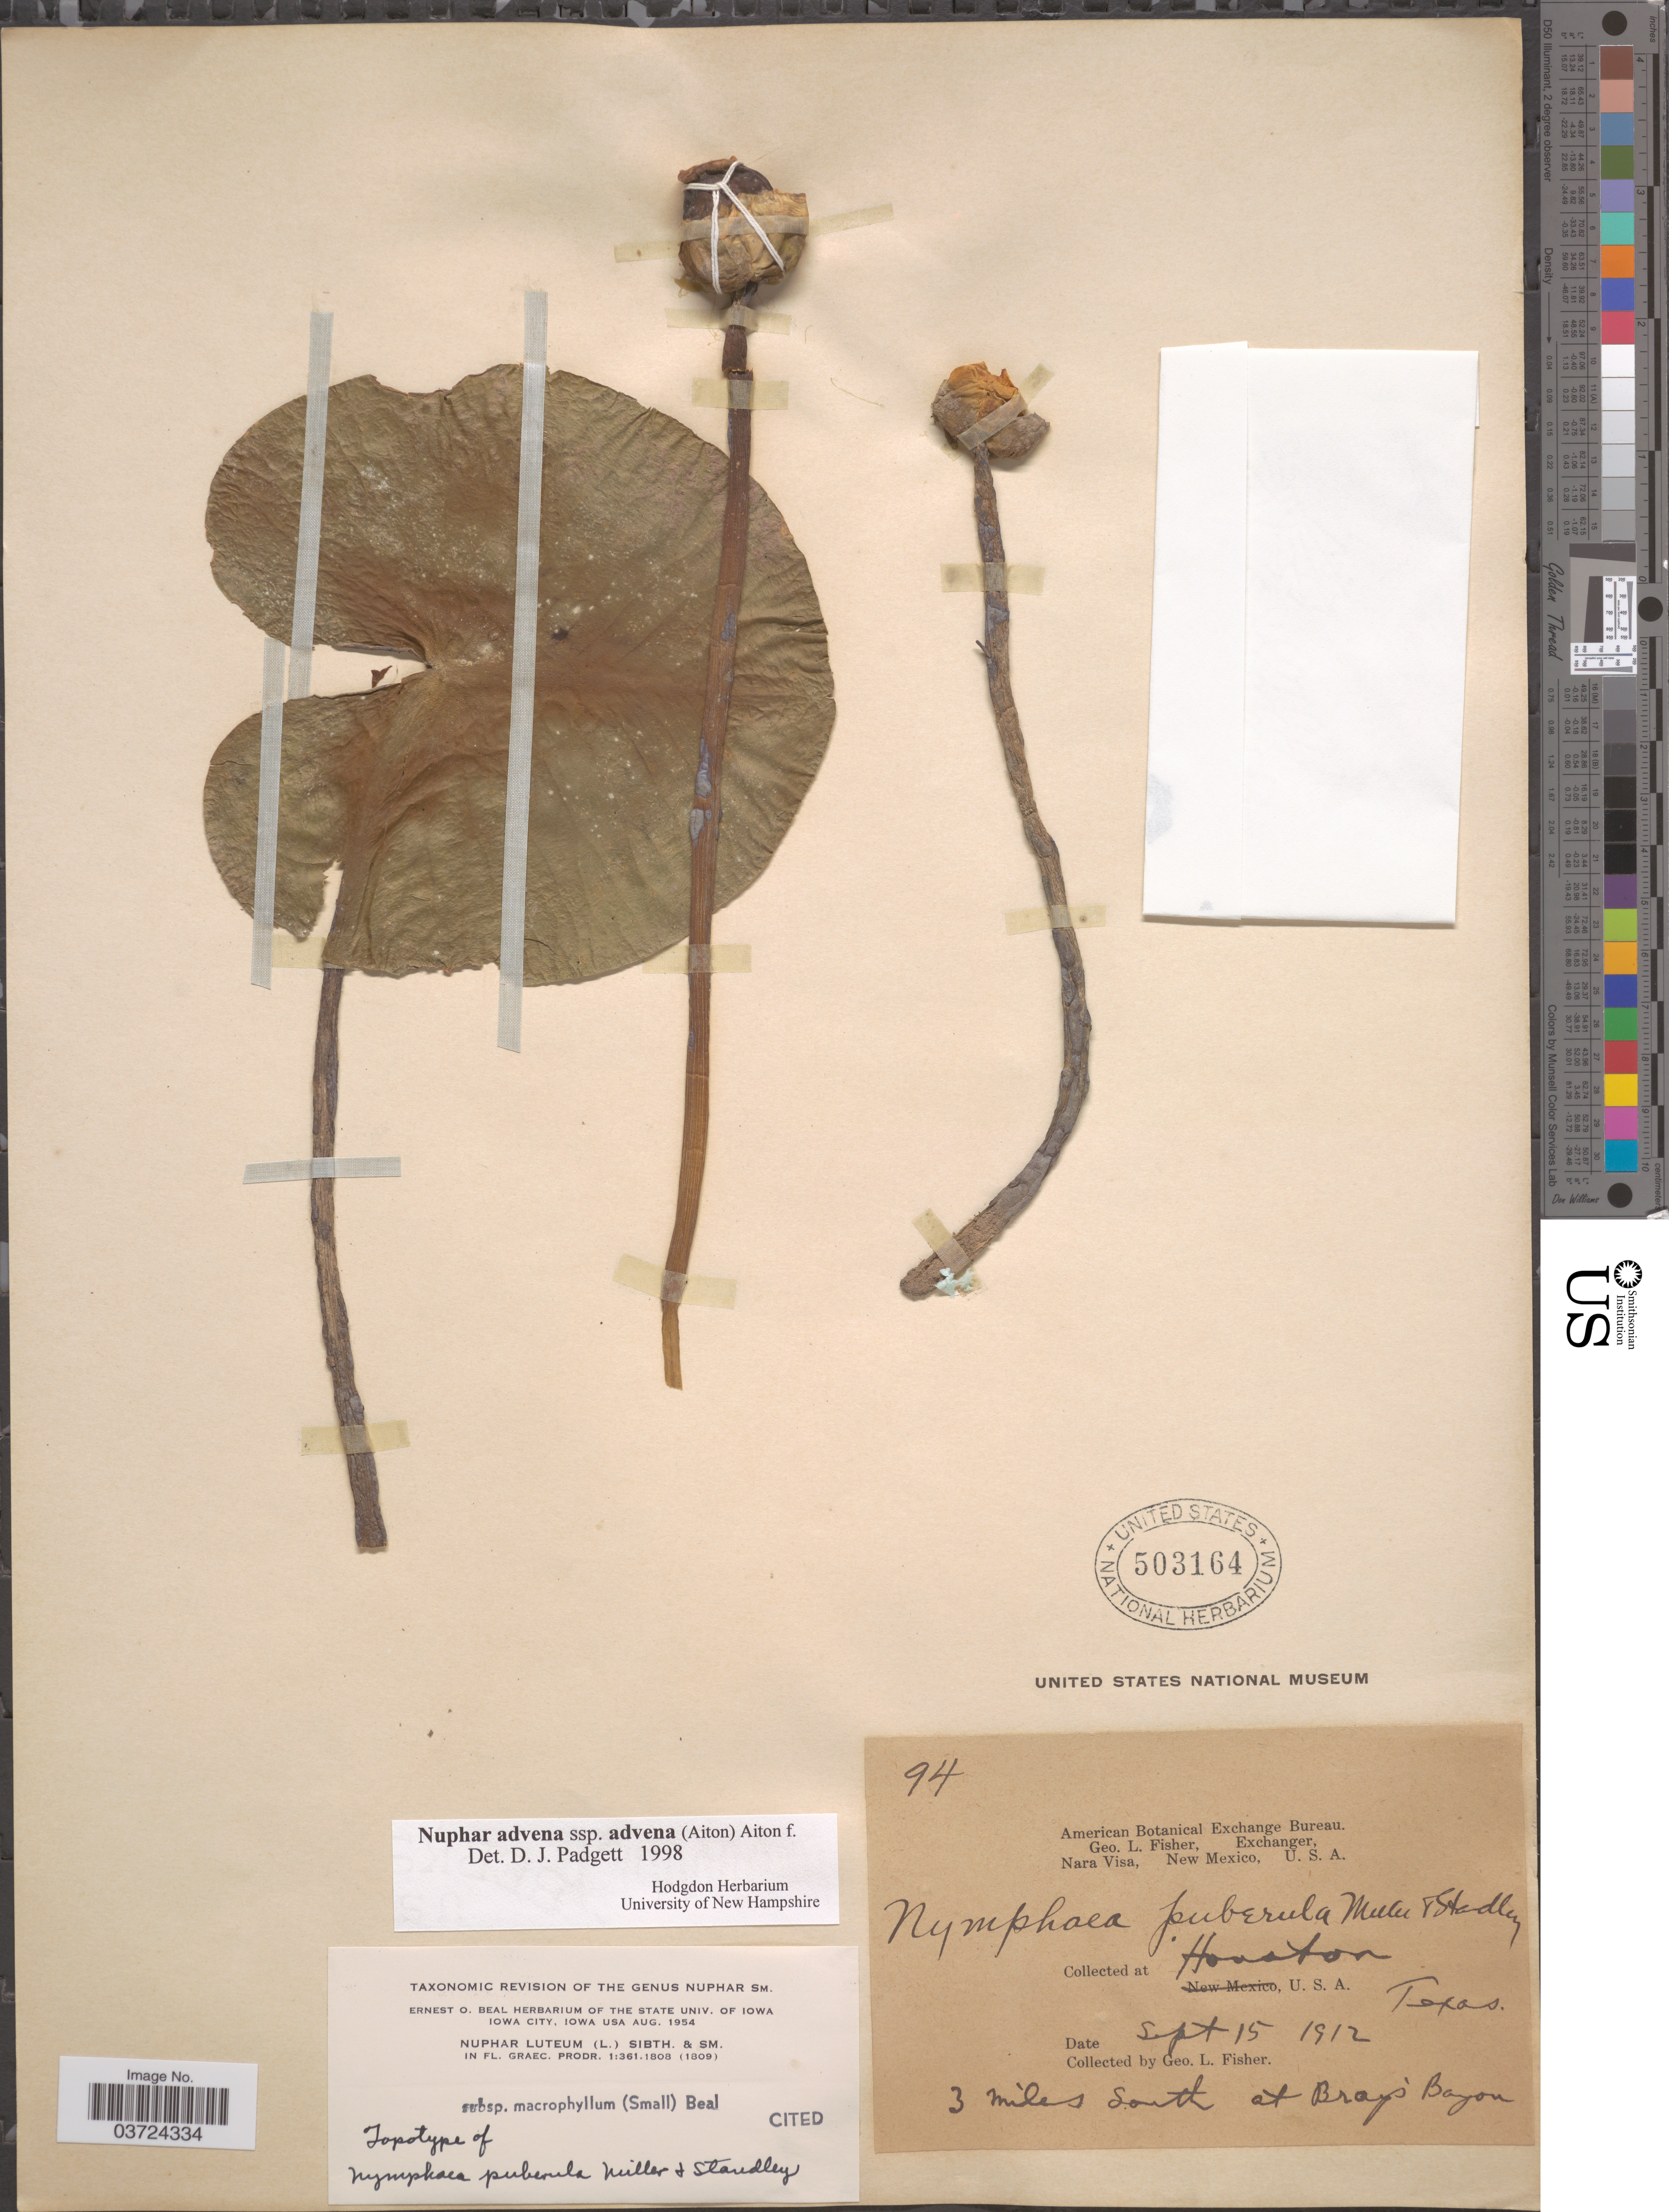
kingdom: Plantae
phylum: Tracheophyta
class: Magnoliopsida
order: Nymphaeales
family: Nymphaeaceae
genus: Nuphar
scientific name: Nuphar advena subsp. advena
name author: (Aiton) W.T. Aiton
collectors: G. L. Fisher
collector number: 94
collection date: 1912-09-15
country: United States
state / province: Texas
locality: Houston. 3 miles south at Bray's Bayon.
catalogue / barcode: US 503164